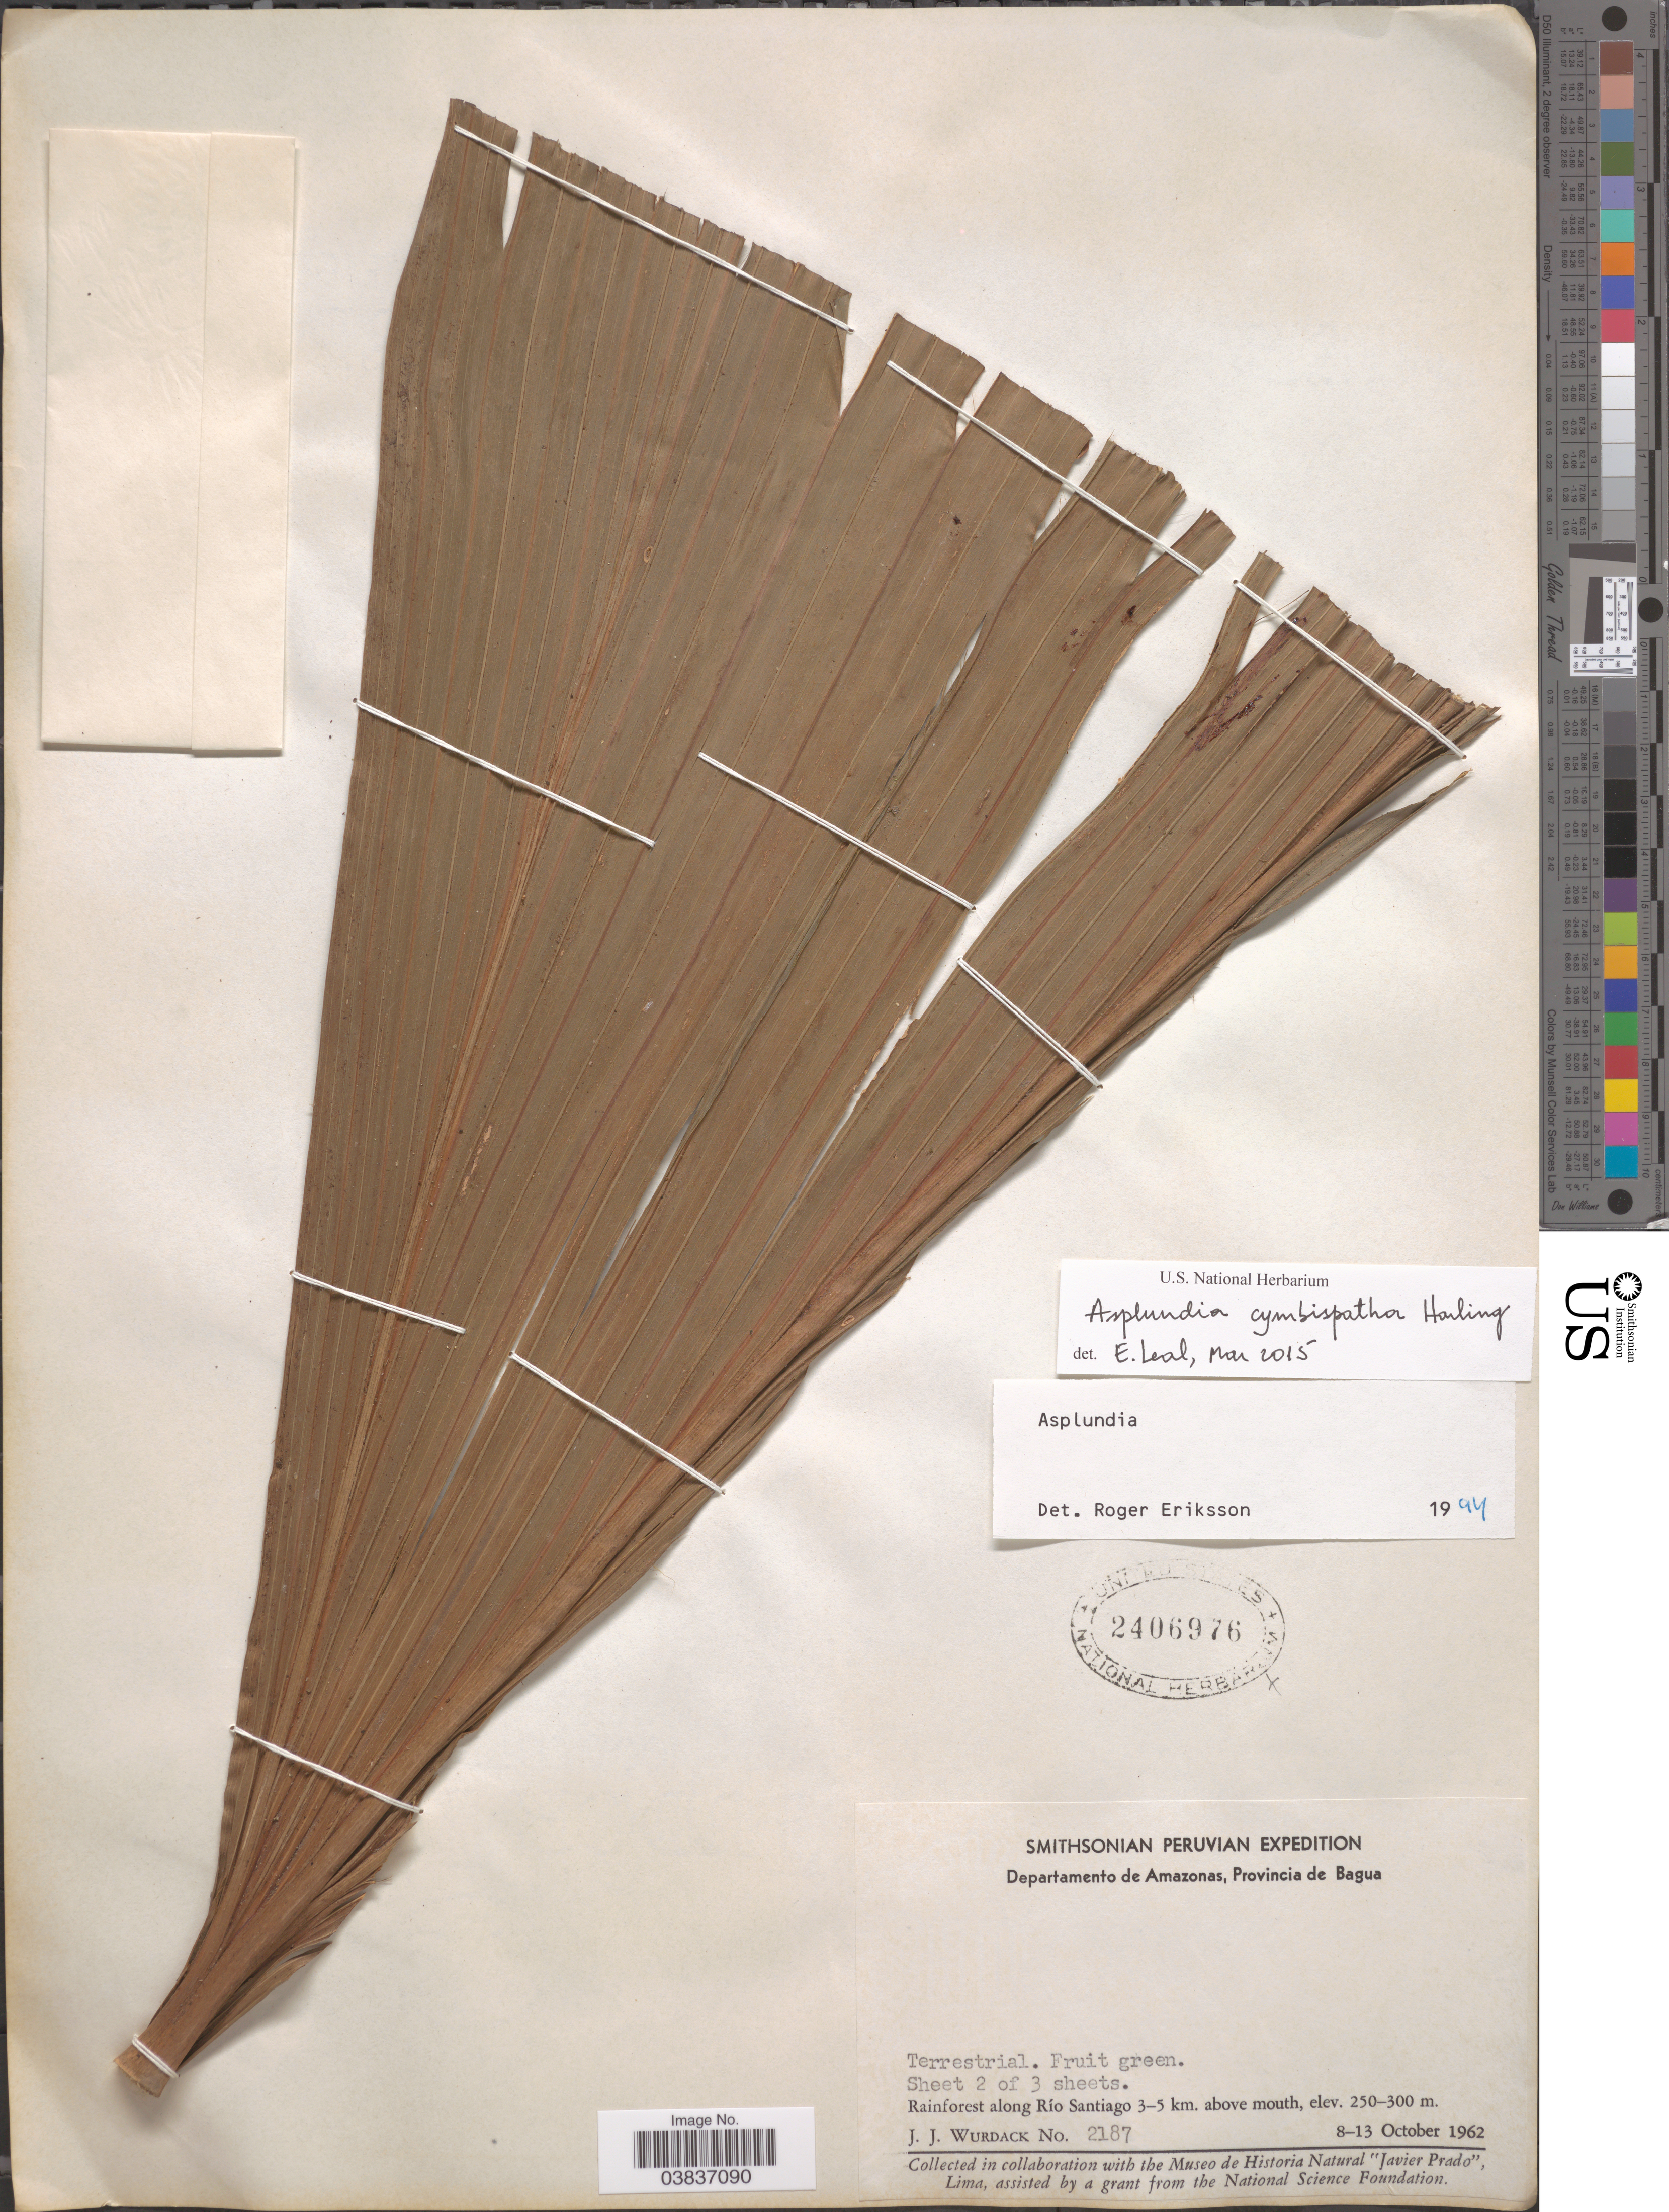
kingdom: Plantae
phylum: Tracheophyta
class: Liliopsida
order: Pandanales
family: Cyclanthaceae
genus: Asplundia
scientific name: Asplundia cymbispatha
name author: Harling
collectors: J. J. Wurdack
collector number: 2187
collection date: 1962-10-08/1962-10-13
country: Peru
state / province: Amazonas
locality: Departamento de Amazonas, Provincia de Bagua. Along Río Santiago 3-5 km. above mouth.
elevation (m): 250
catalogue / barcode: US 2406976